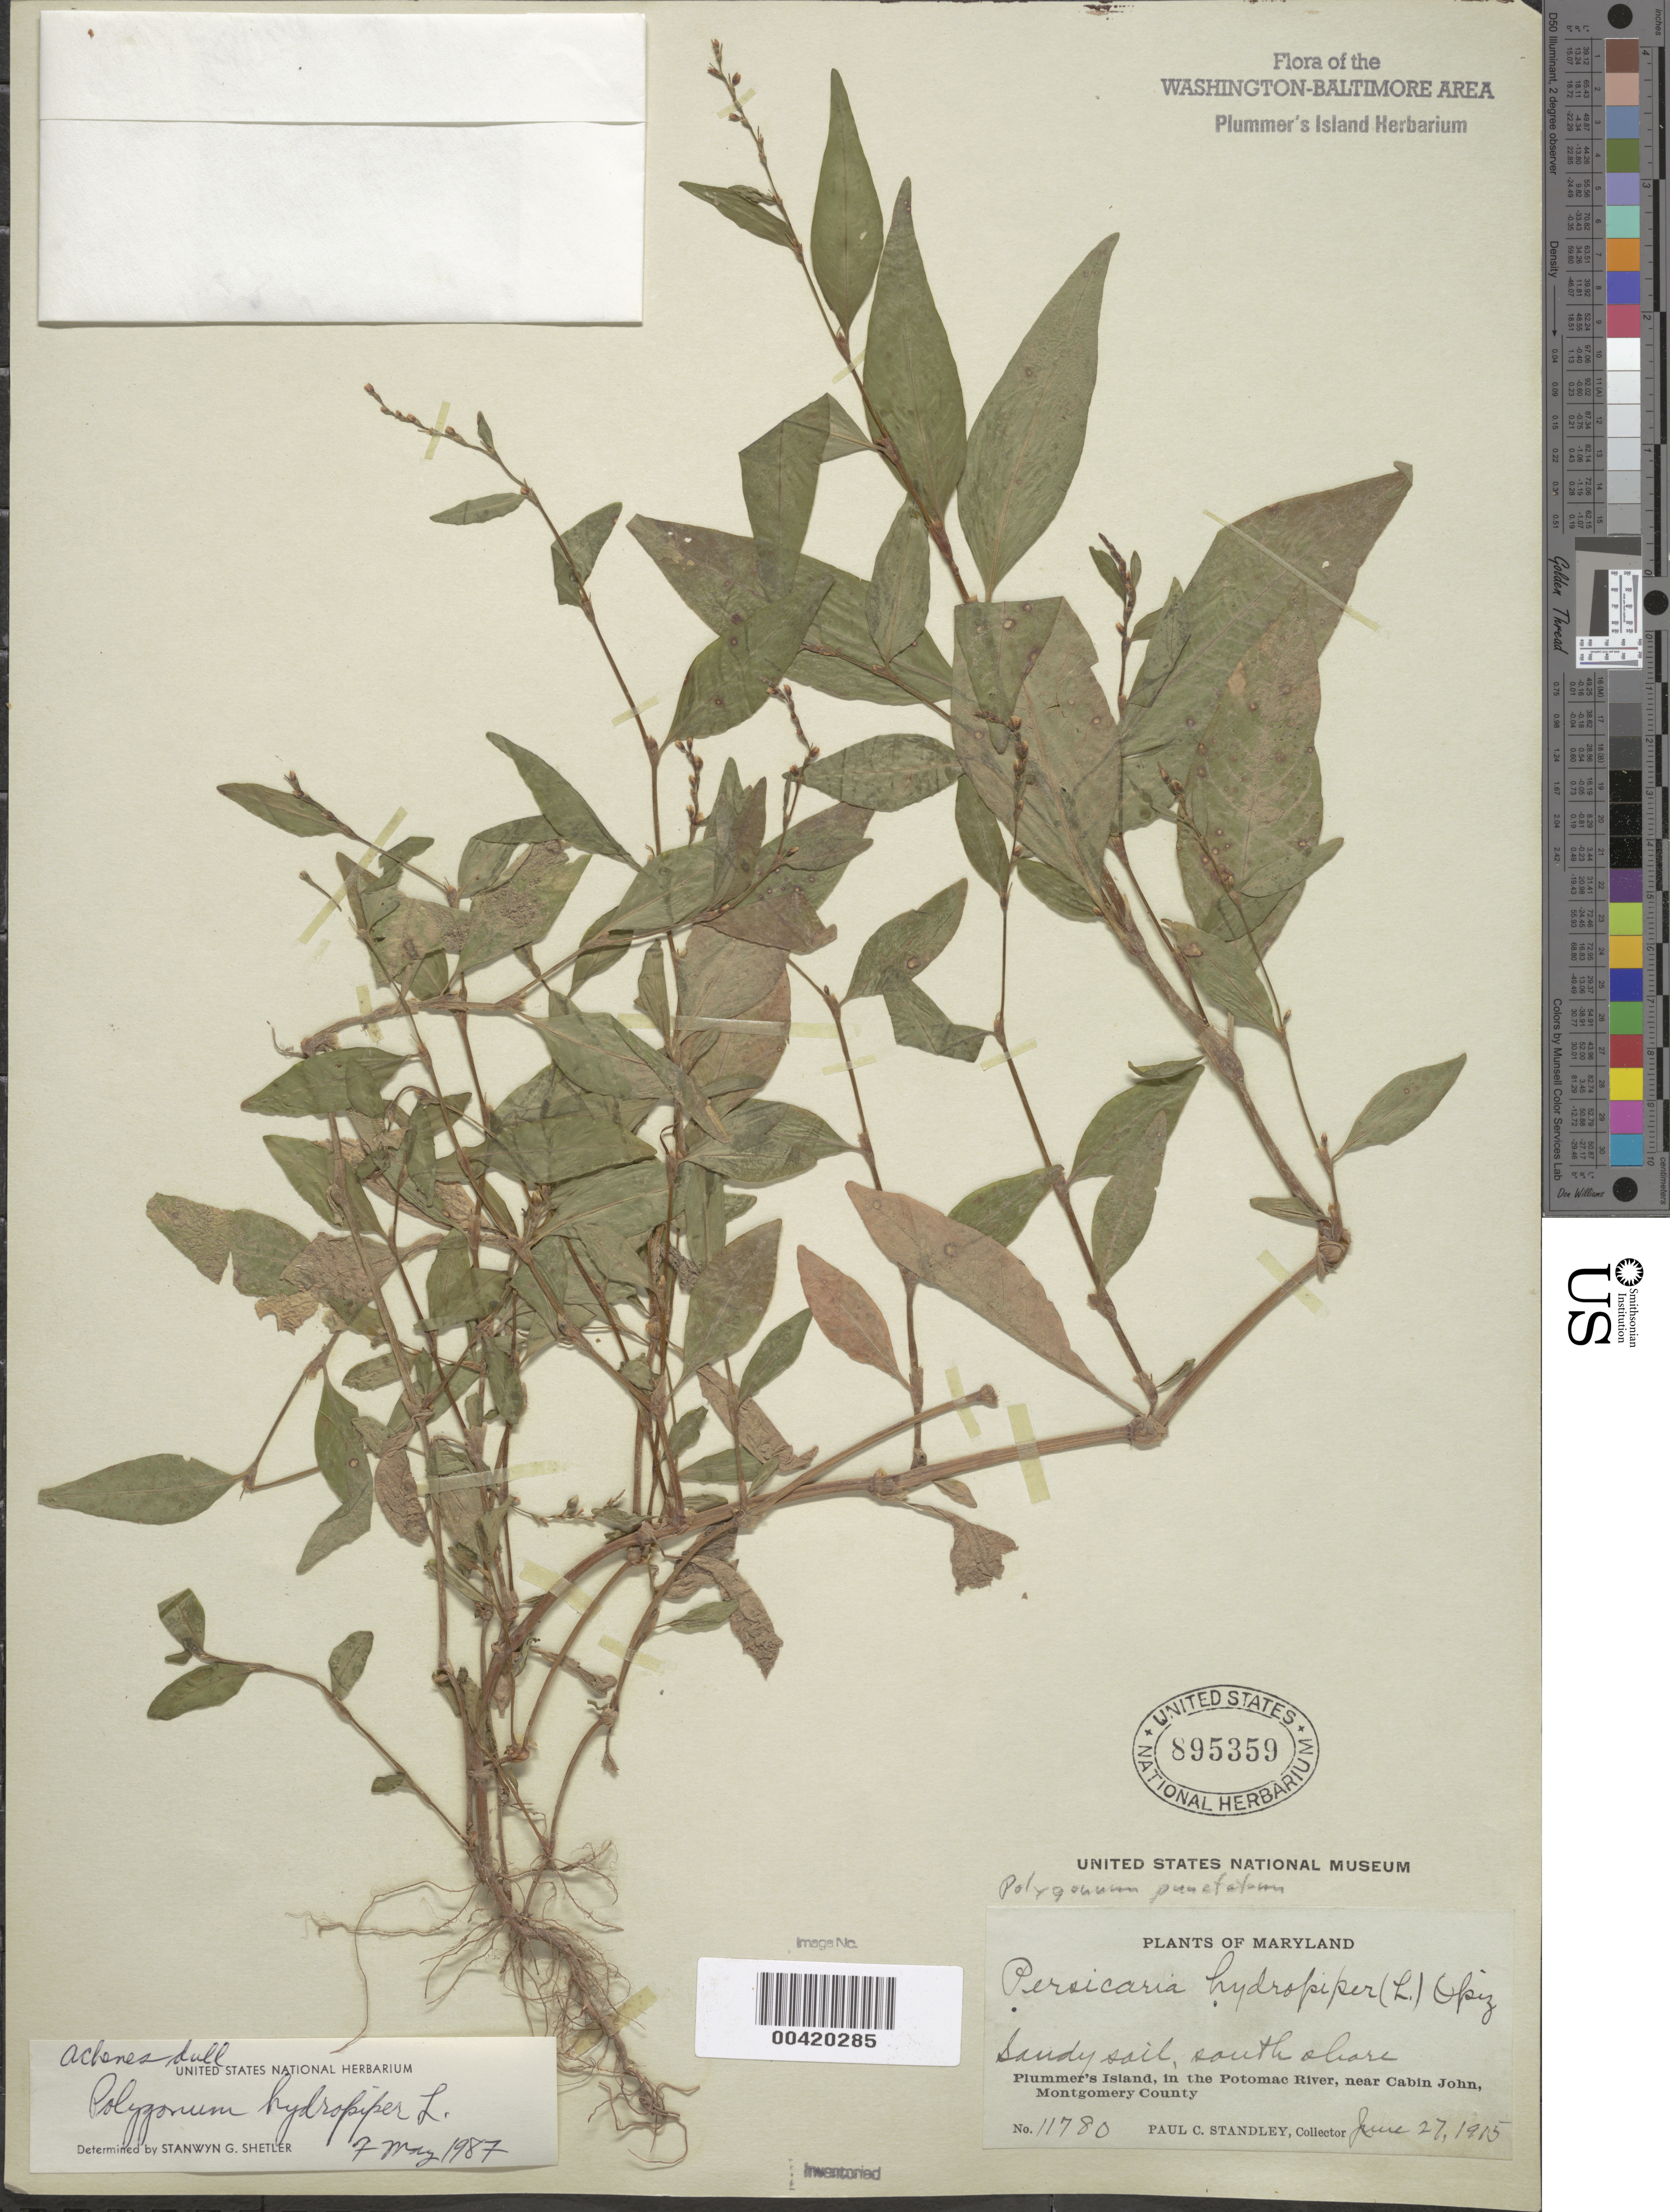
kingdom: Plantae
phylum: Tracheophyta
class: Magnoliopsida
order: Caryophyllales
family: Polygonaceae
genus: Persicaria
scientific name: Persicaria hydropiper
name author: (L.) Delarbre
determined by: Atha, D. E.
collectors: P. C. Standley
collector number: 11780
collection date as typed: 27 Jun 1915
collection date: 1915-06-27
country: United States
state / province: Maryland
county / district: Montgomery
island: Plummers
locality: Plummer's Island; south shore C. & O. Canal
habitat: Sandy soil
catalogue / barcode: US 895359